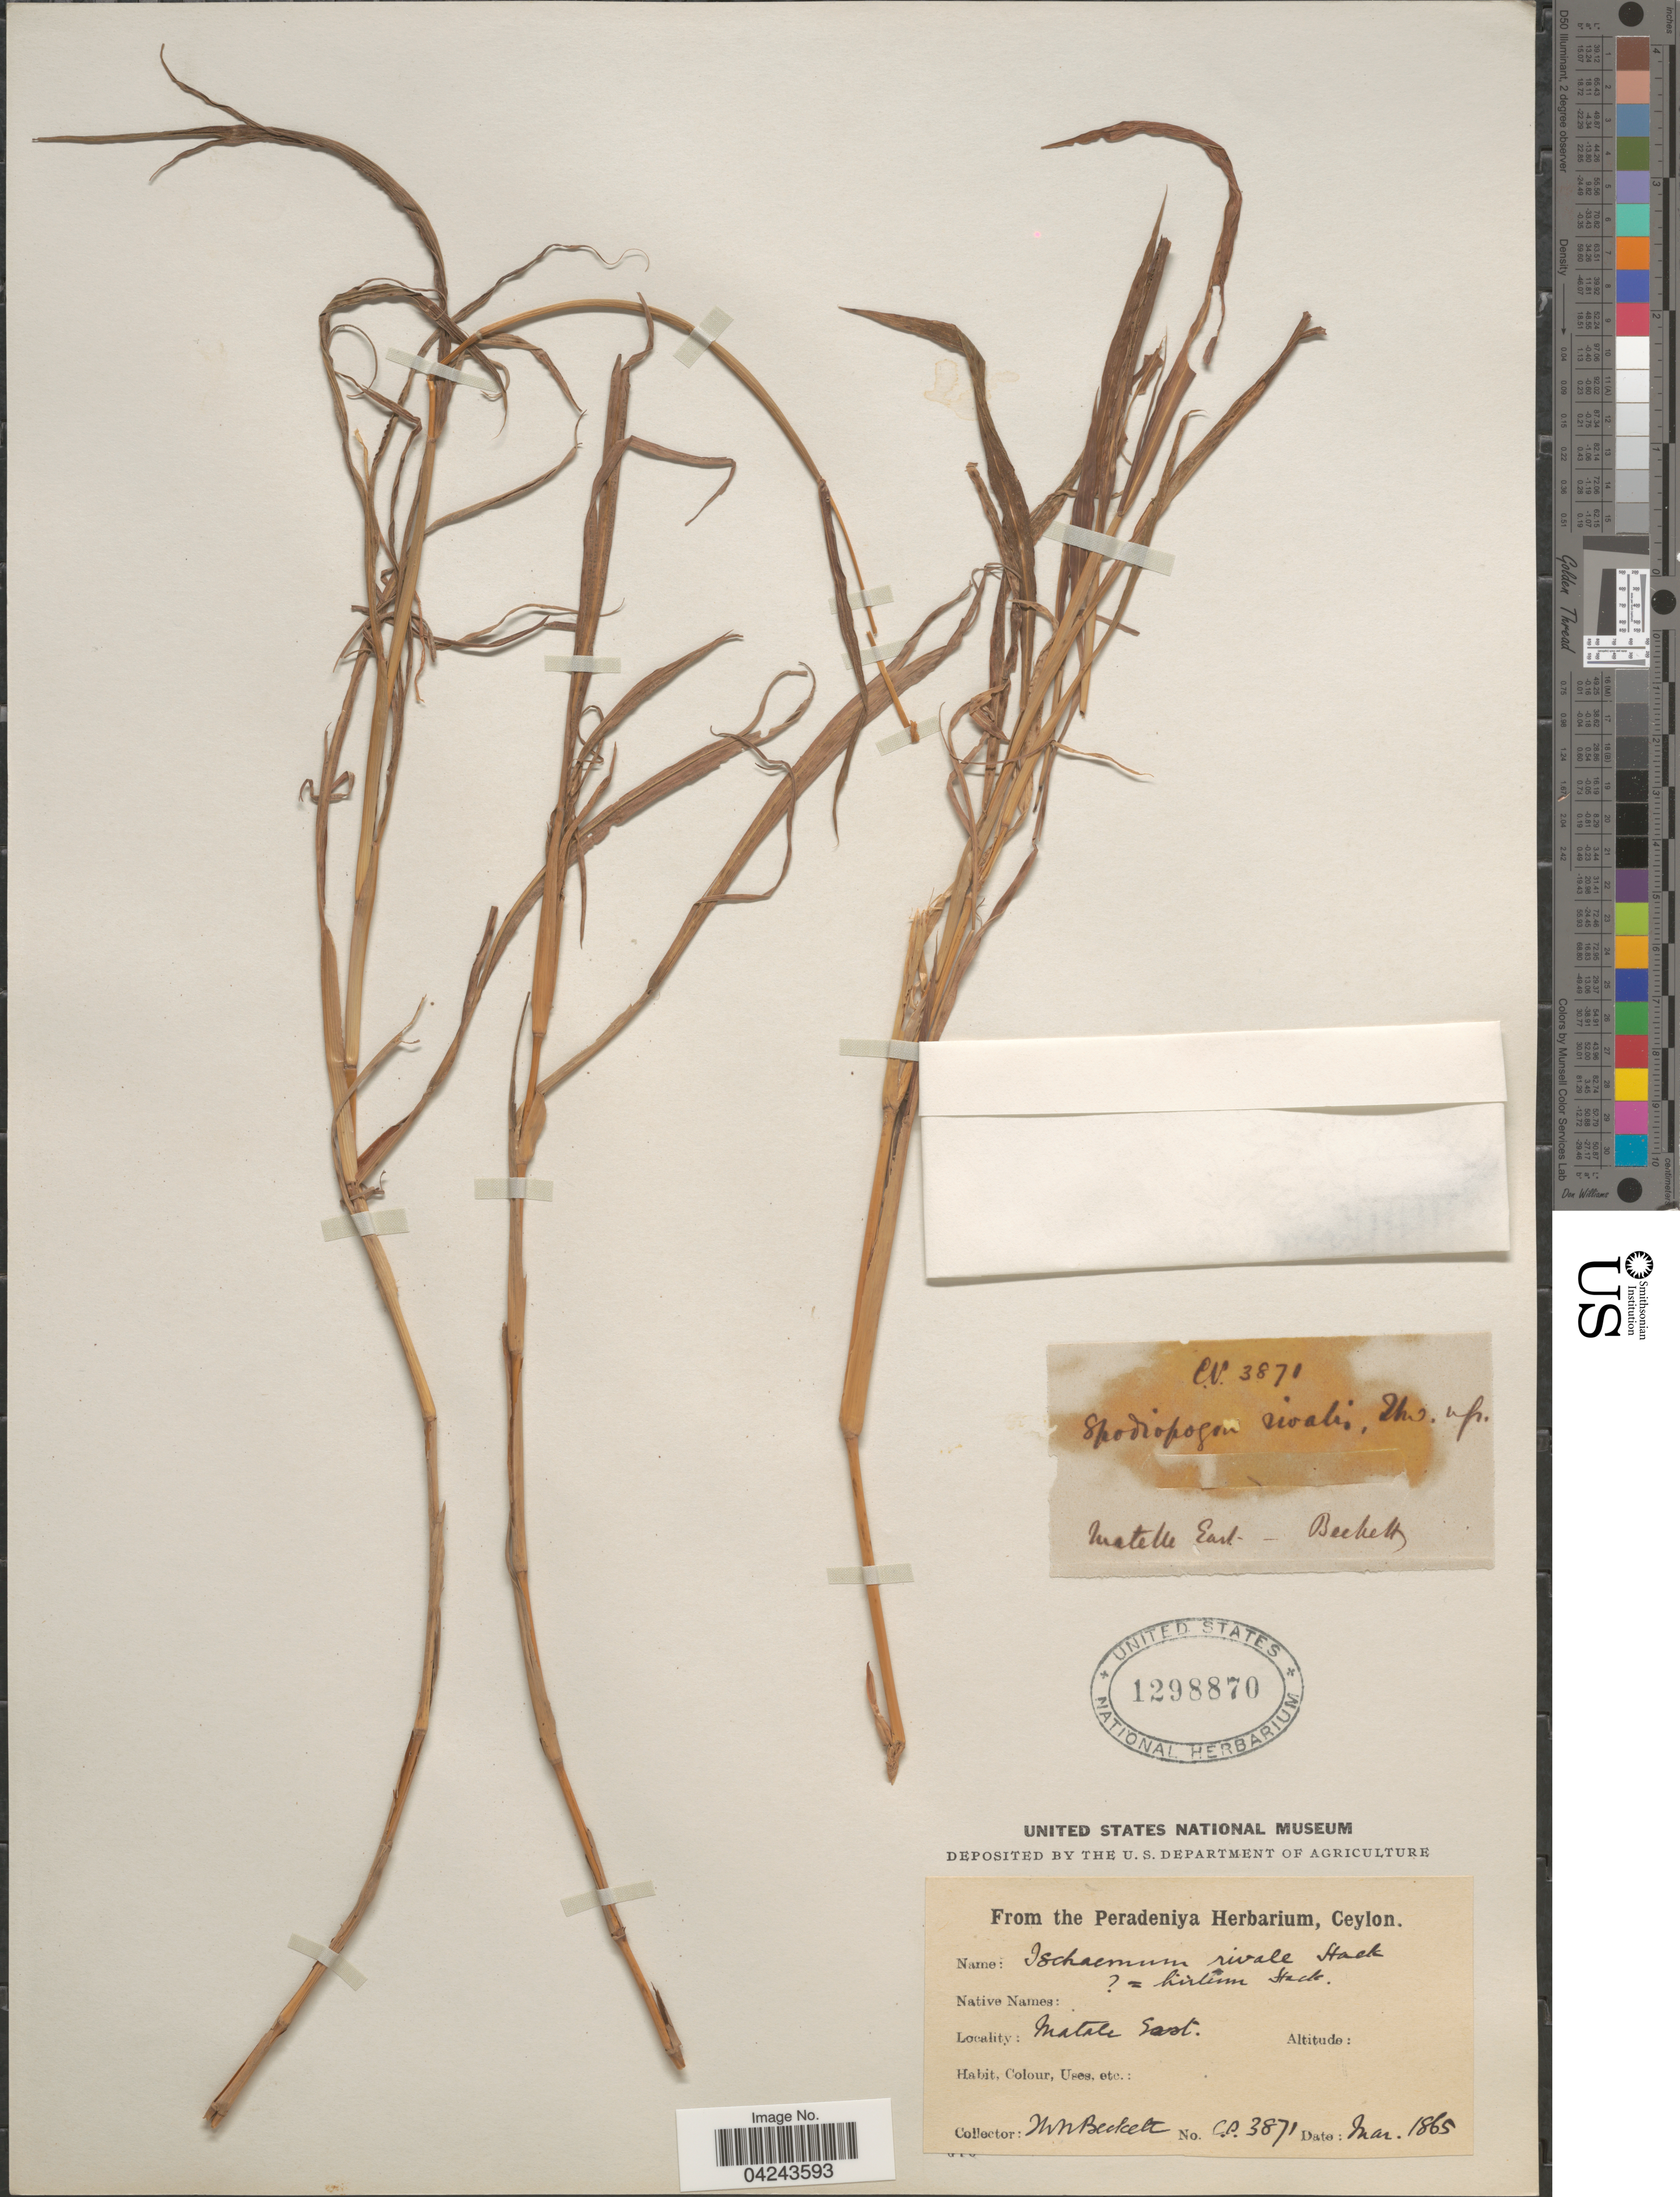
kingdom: Plantae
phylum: Tracheophyta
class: Liliopsida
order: Poales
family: Poaceae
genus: Ischaemum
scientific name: Ischaemum polystachyum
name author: J. Presl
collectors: J. Beckett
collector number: C.P.3871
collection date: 1865-03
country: Sri Lanka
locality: Ceylon.Matale East.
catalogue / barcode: US 1298870